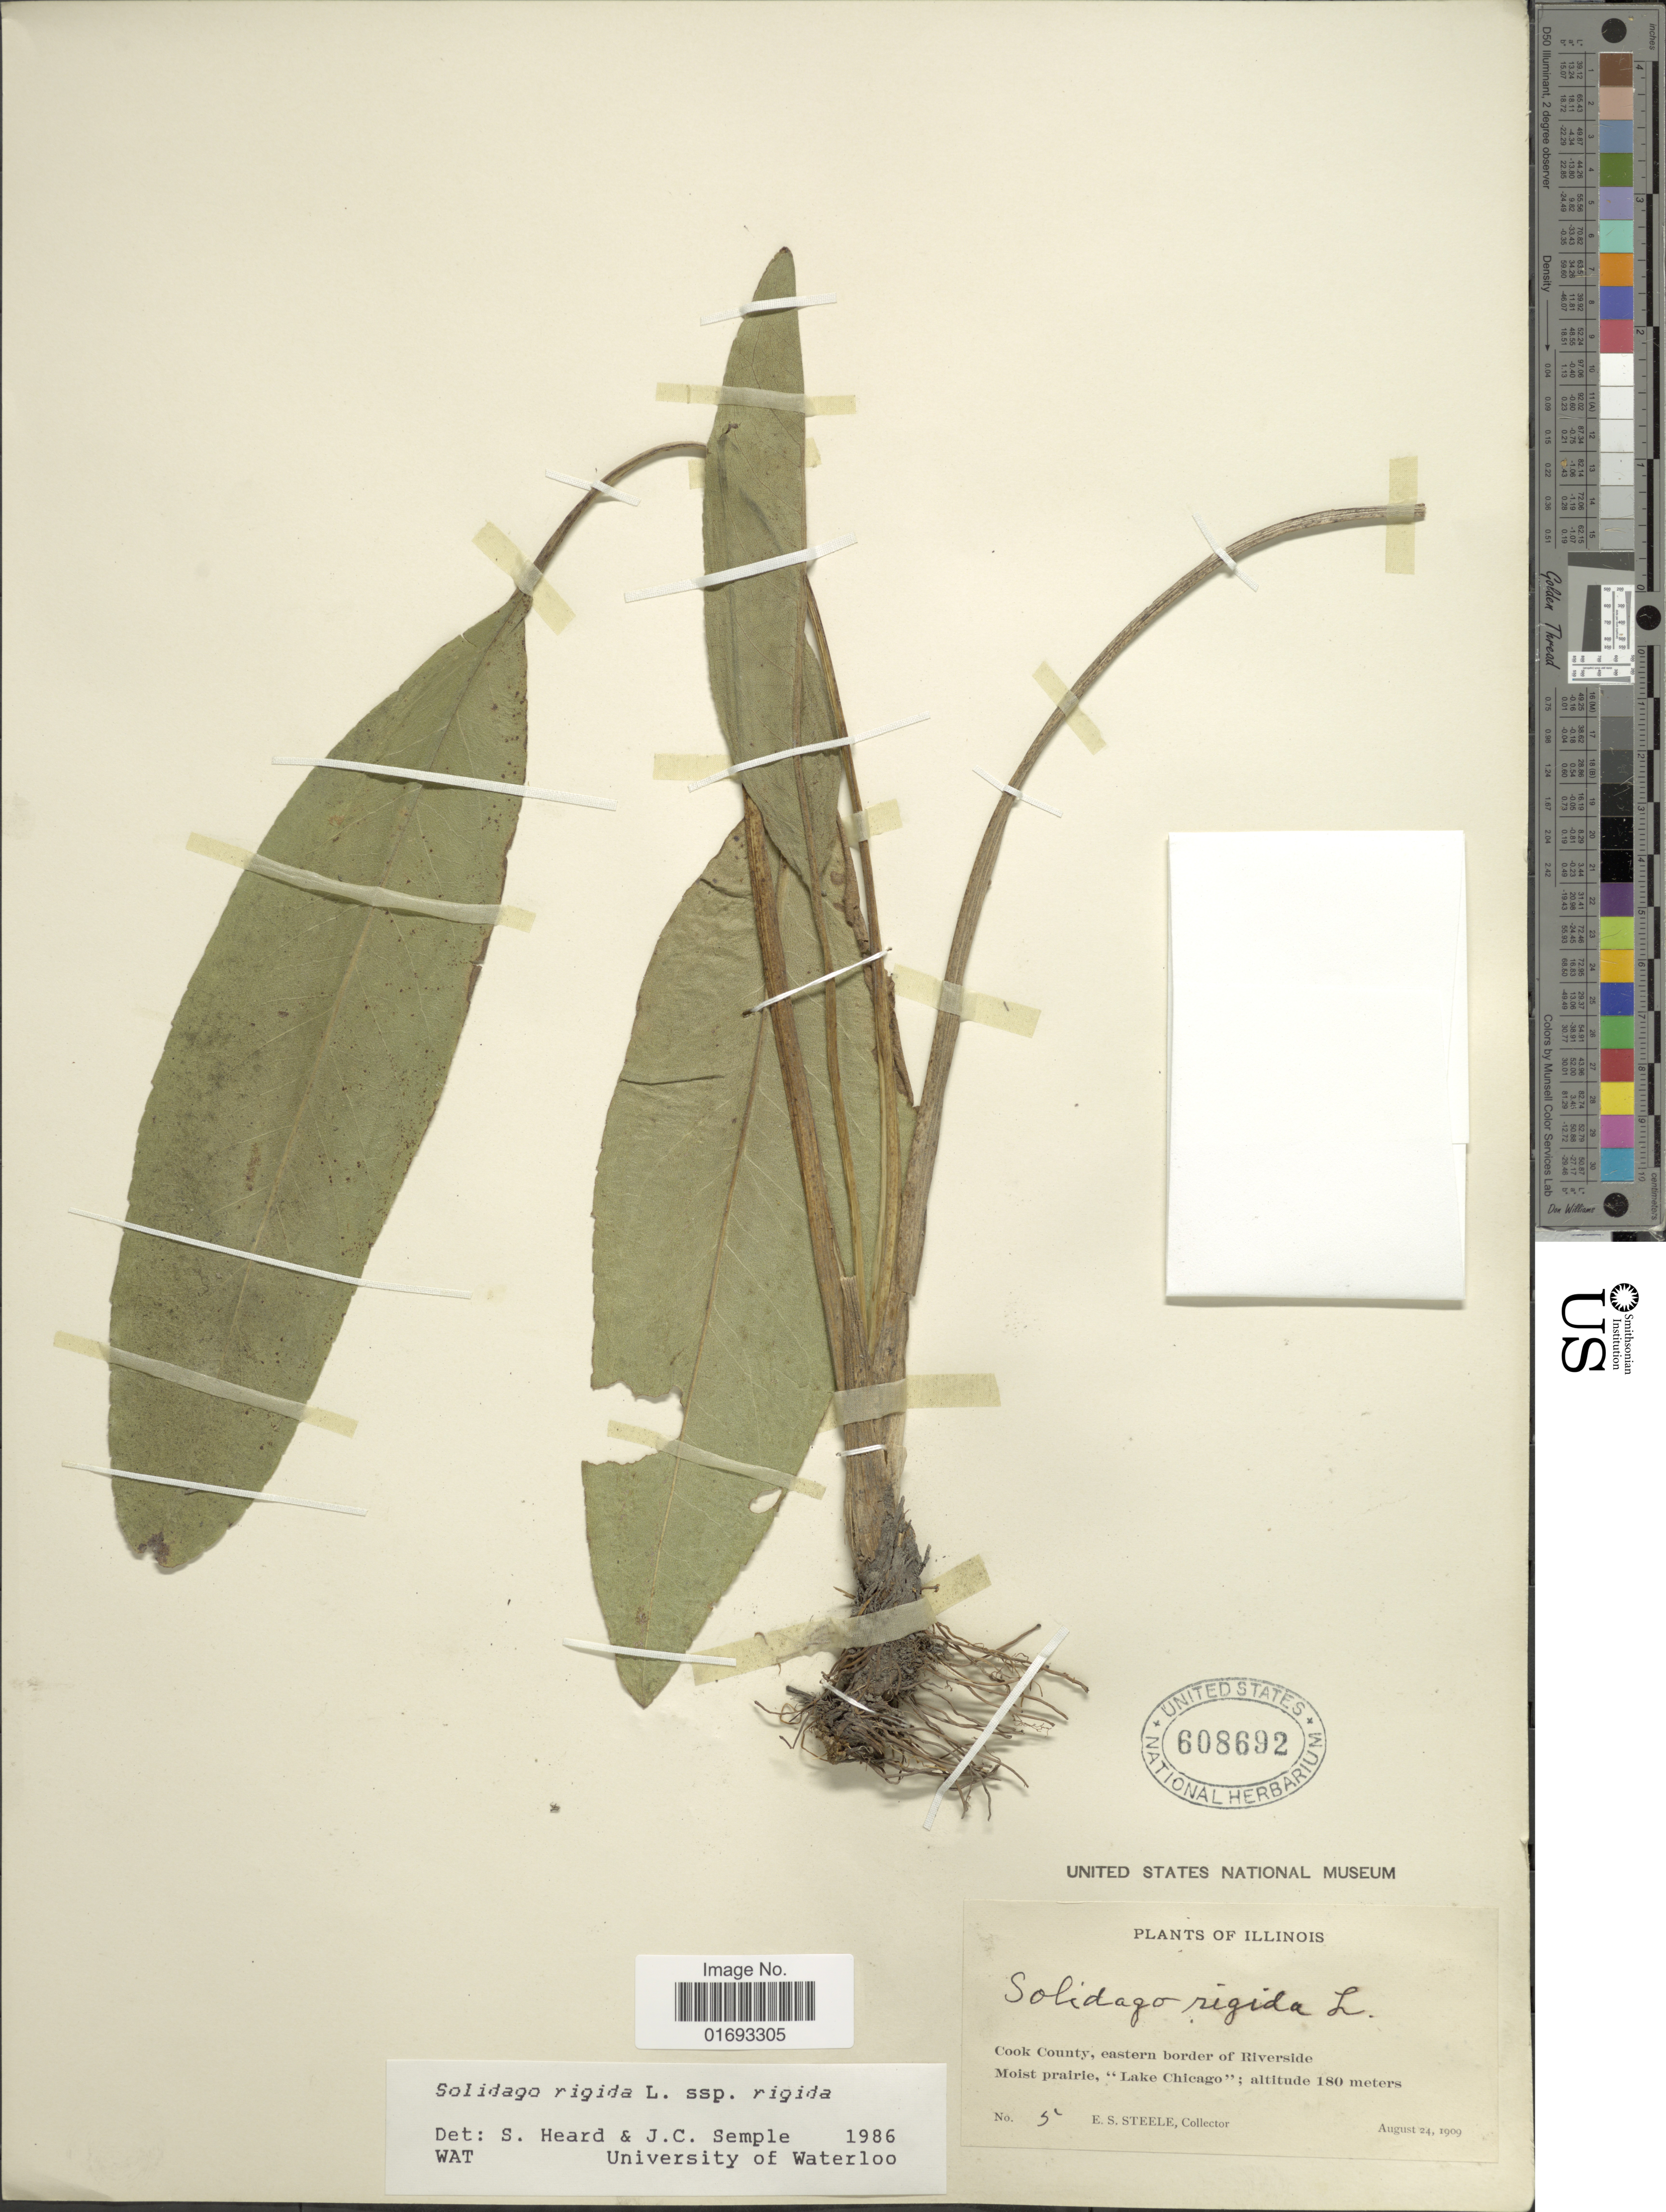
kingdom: Plantae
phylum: Tracheophyta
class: Magnoliopsida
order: Asterales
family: Asteraceae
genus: Oligoneuron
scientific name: Oligoneuron rigidum var. rigidum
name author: (L.) Small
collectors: E. Steele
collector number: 5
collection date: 1909-08-24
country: United States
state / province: Illinois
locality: Cook County, eastern border of Riverside, moist prairie, "Lake Chicago"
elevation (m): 180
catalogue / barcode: US 608692